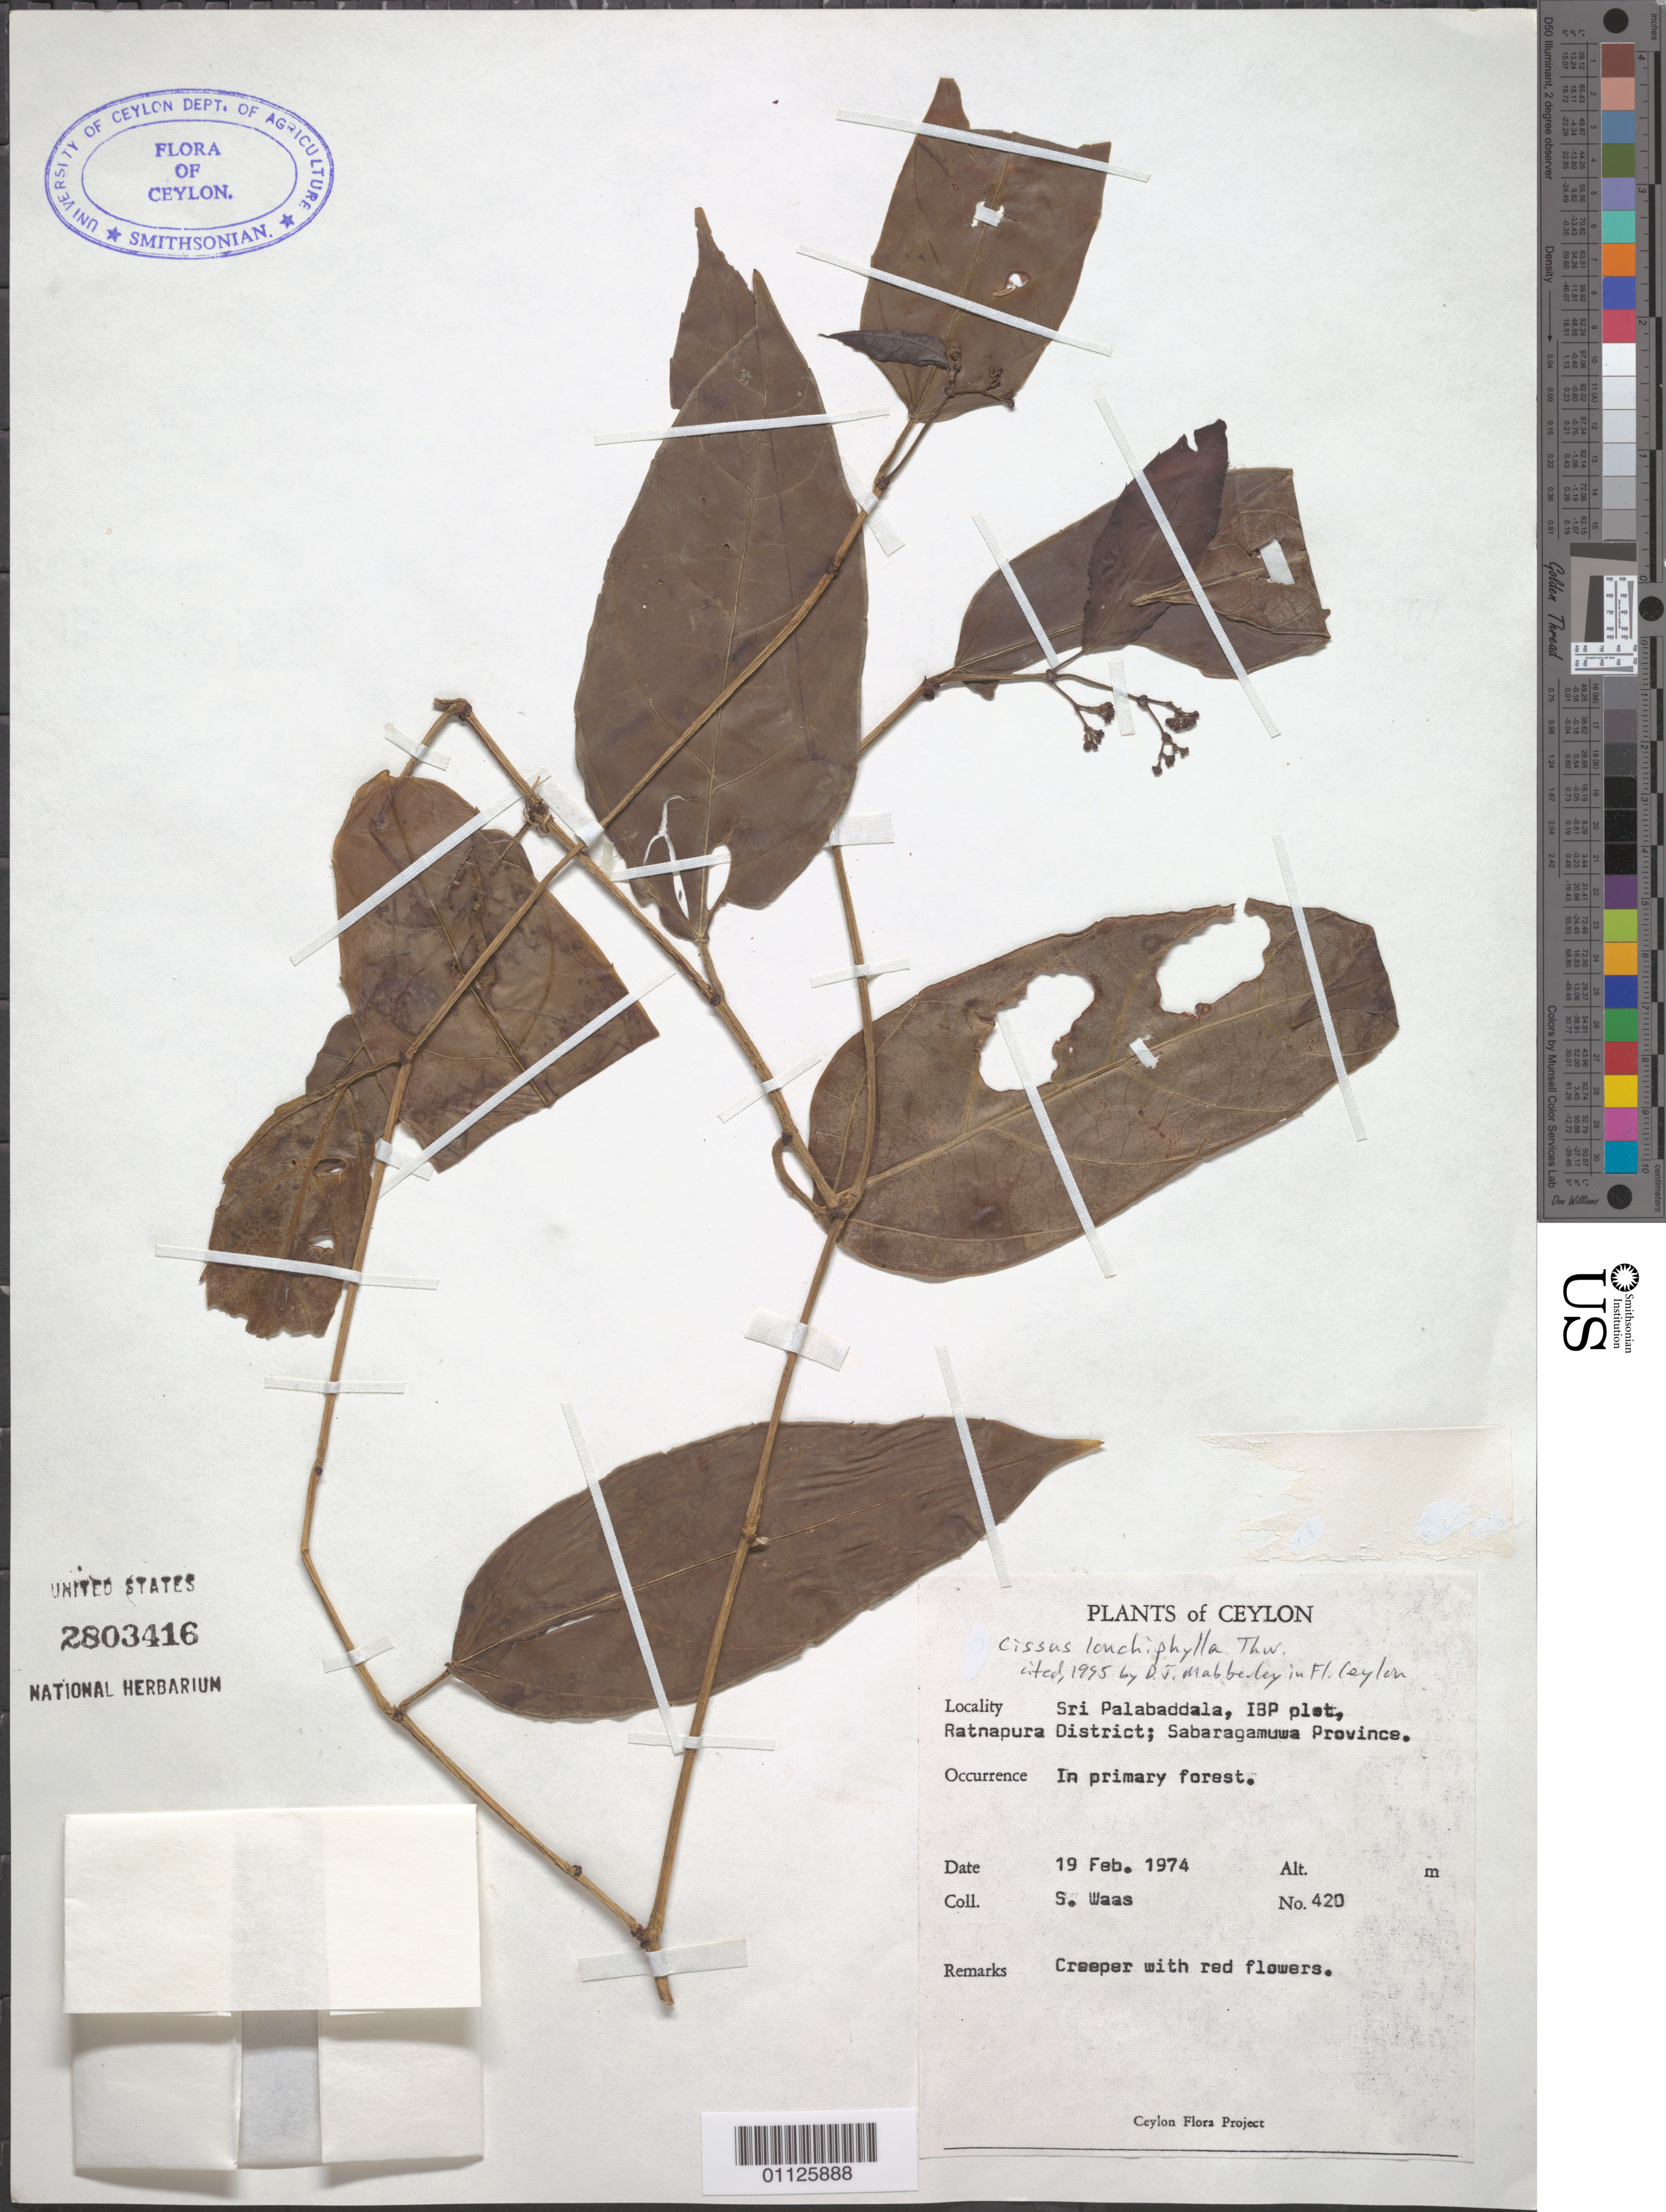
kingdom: Plantae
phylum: Tracheophyta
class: Magnoliopsida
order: Vitales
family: Vitaceae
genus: Cissus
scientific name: Cissus lonchiphylla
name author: Thwaites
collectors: S. Waas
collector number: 420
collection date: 1974-02-19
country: Sri Lanka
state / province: Sabaragamuwa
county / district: Ratnapura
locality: Sri Palabaddala.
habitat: In primary forest.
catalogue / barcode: US 2803416